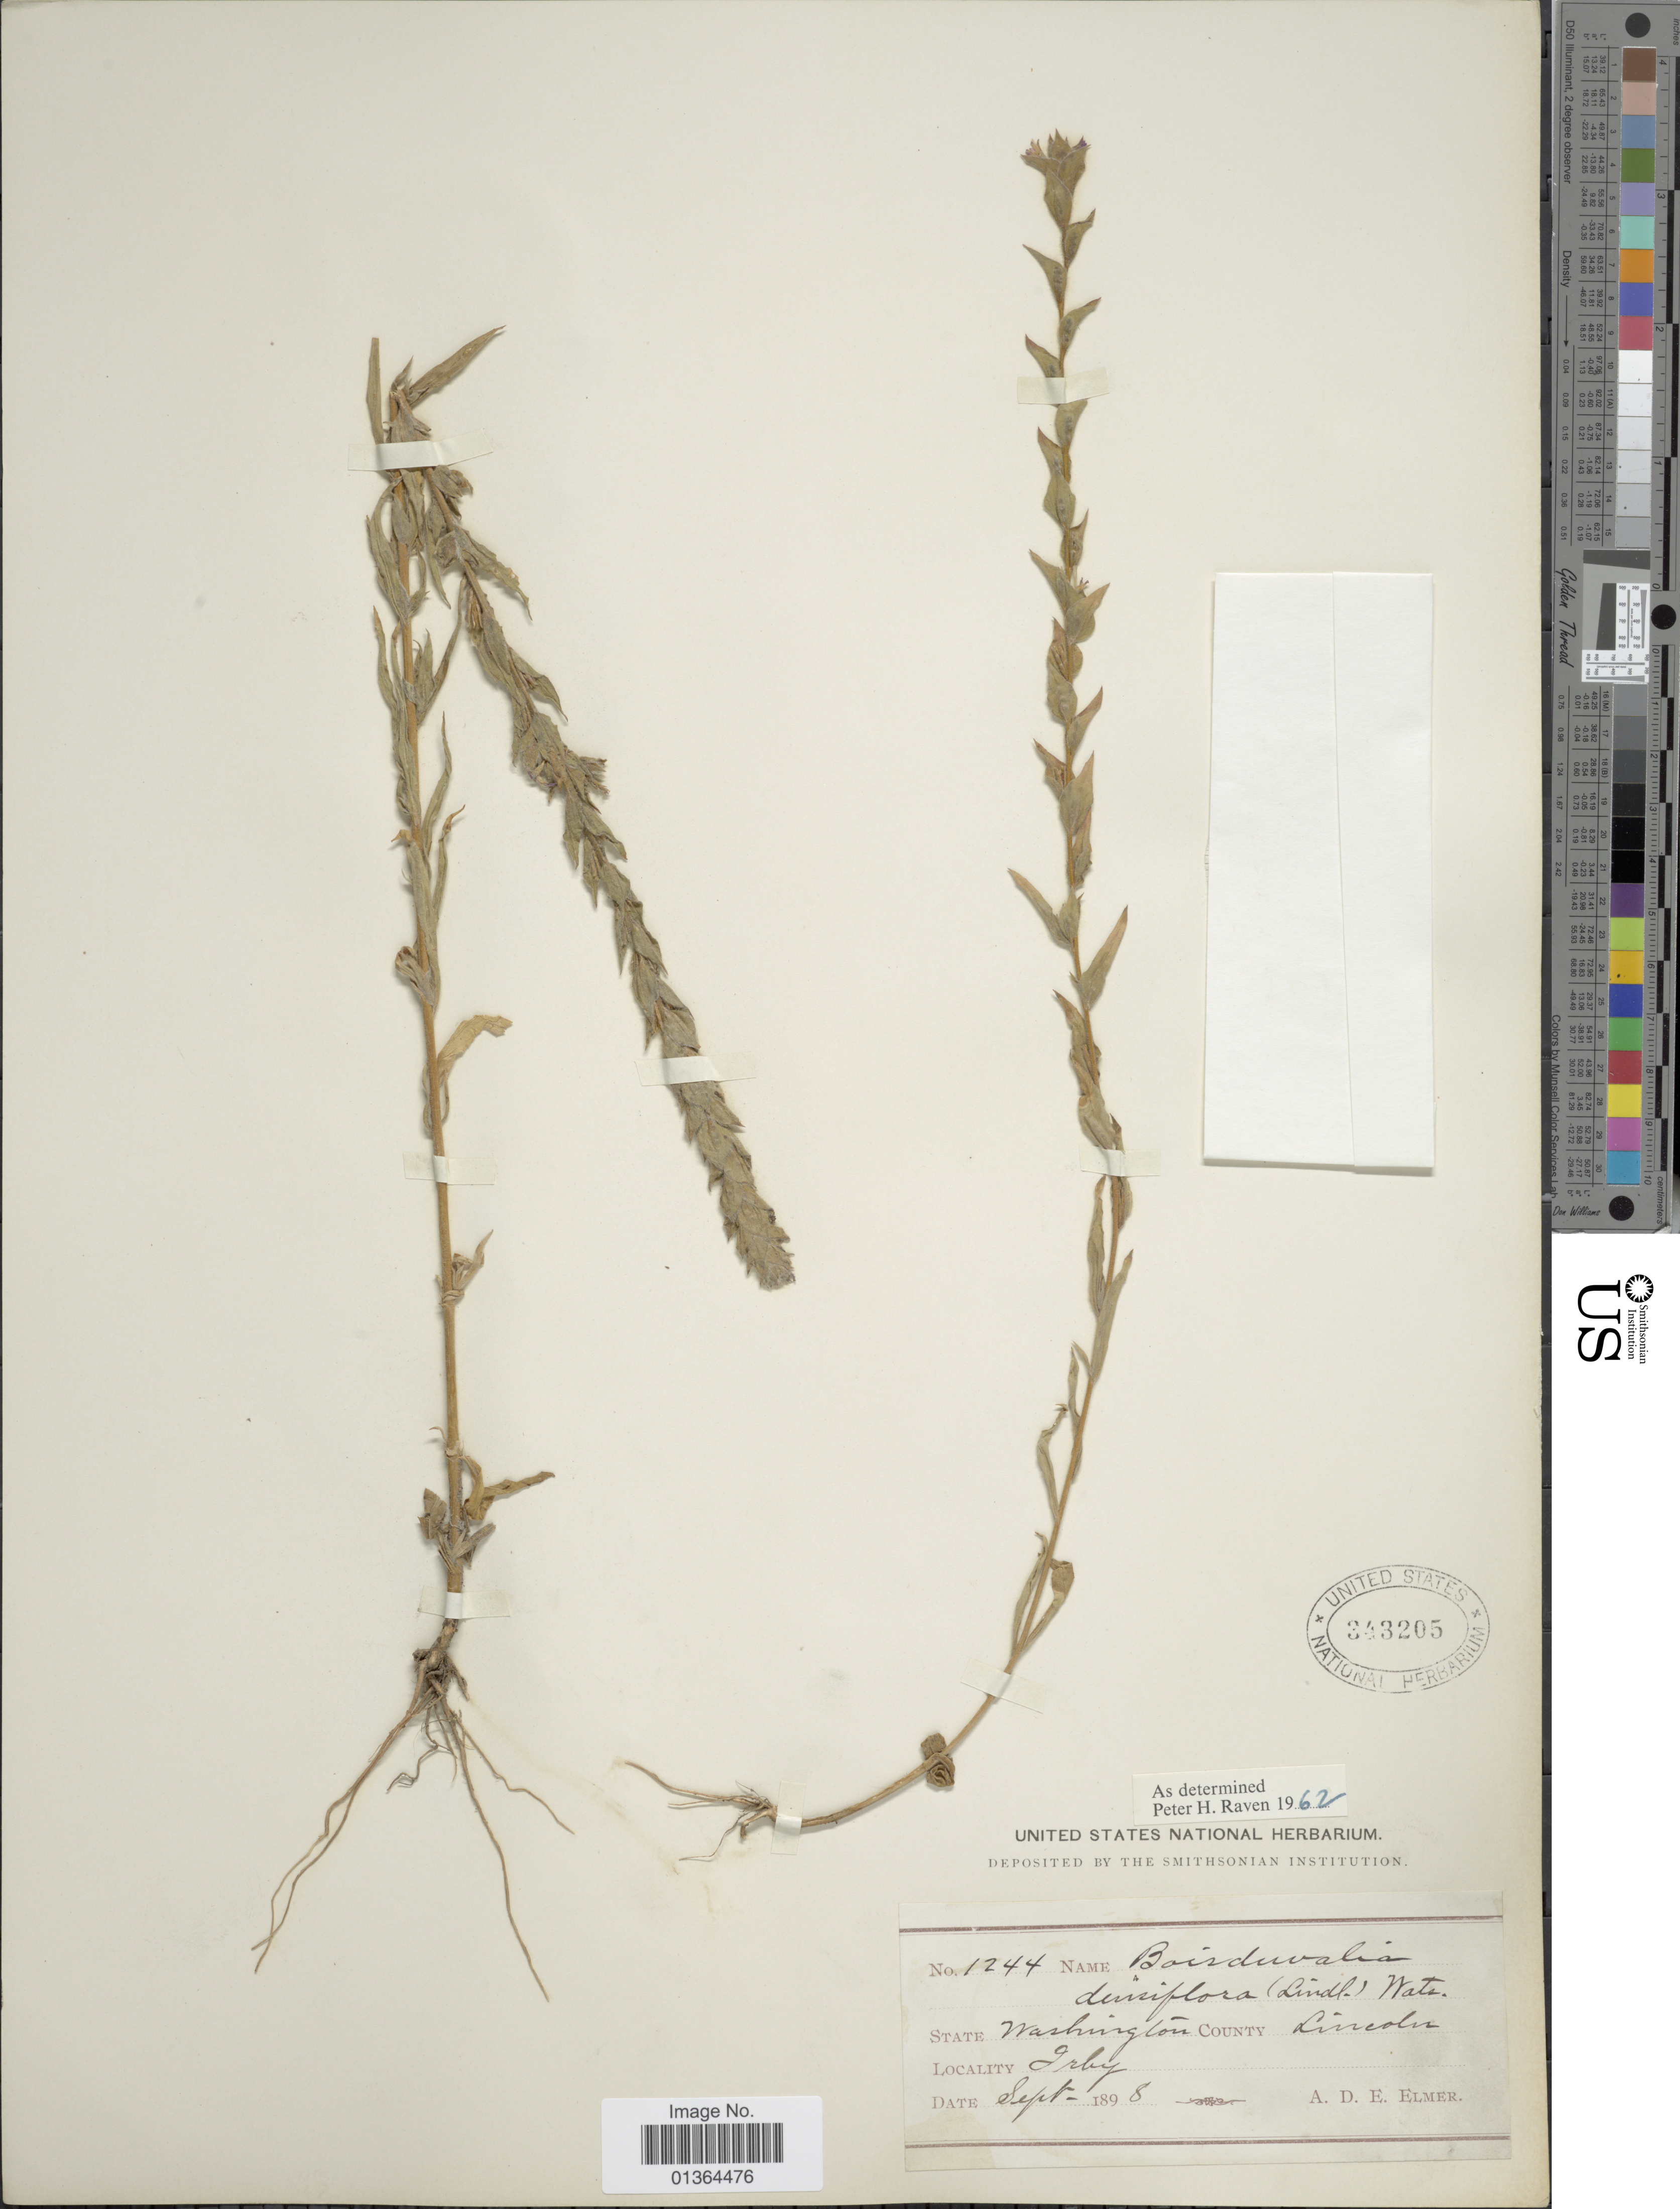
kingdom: Plantae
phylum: Tracheophyta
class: Magnoliopsida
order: Myrtales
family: Onagraceae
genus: Epilobium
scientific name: Epilobium densiflorum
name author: (Lindl.) Hoch & P.H. Raven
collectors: A. D. E. Elmer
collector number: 1244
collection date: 1898-09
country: United States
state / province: Washington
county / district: Lincoln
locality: County Lincoln, Irby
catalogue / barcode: US 343205